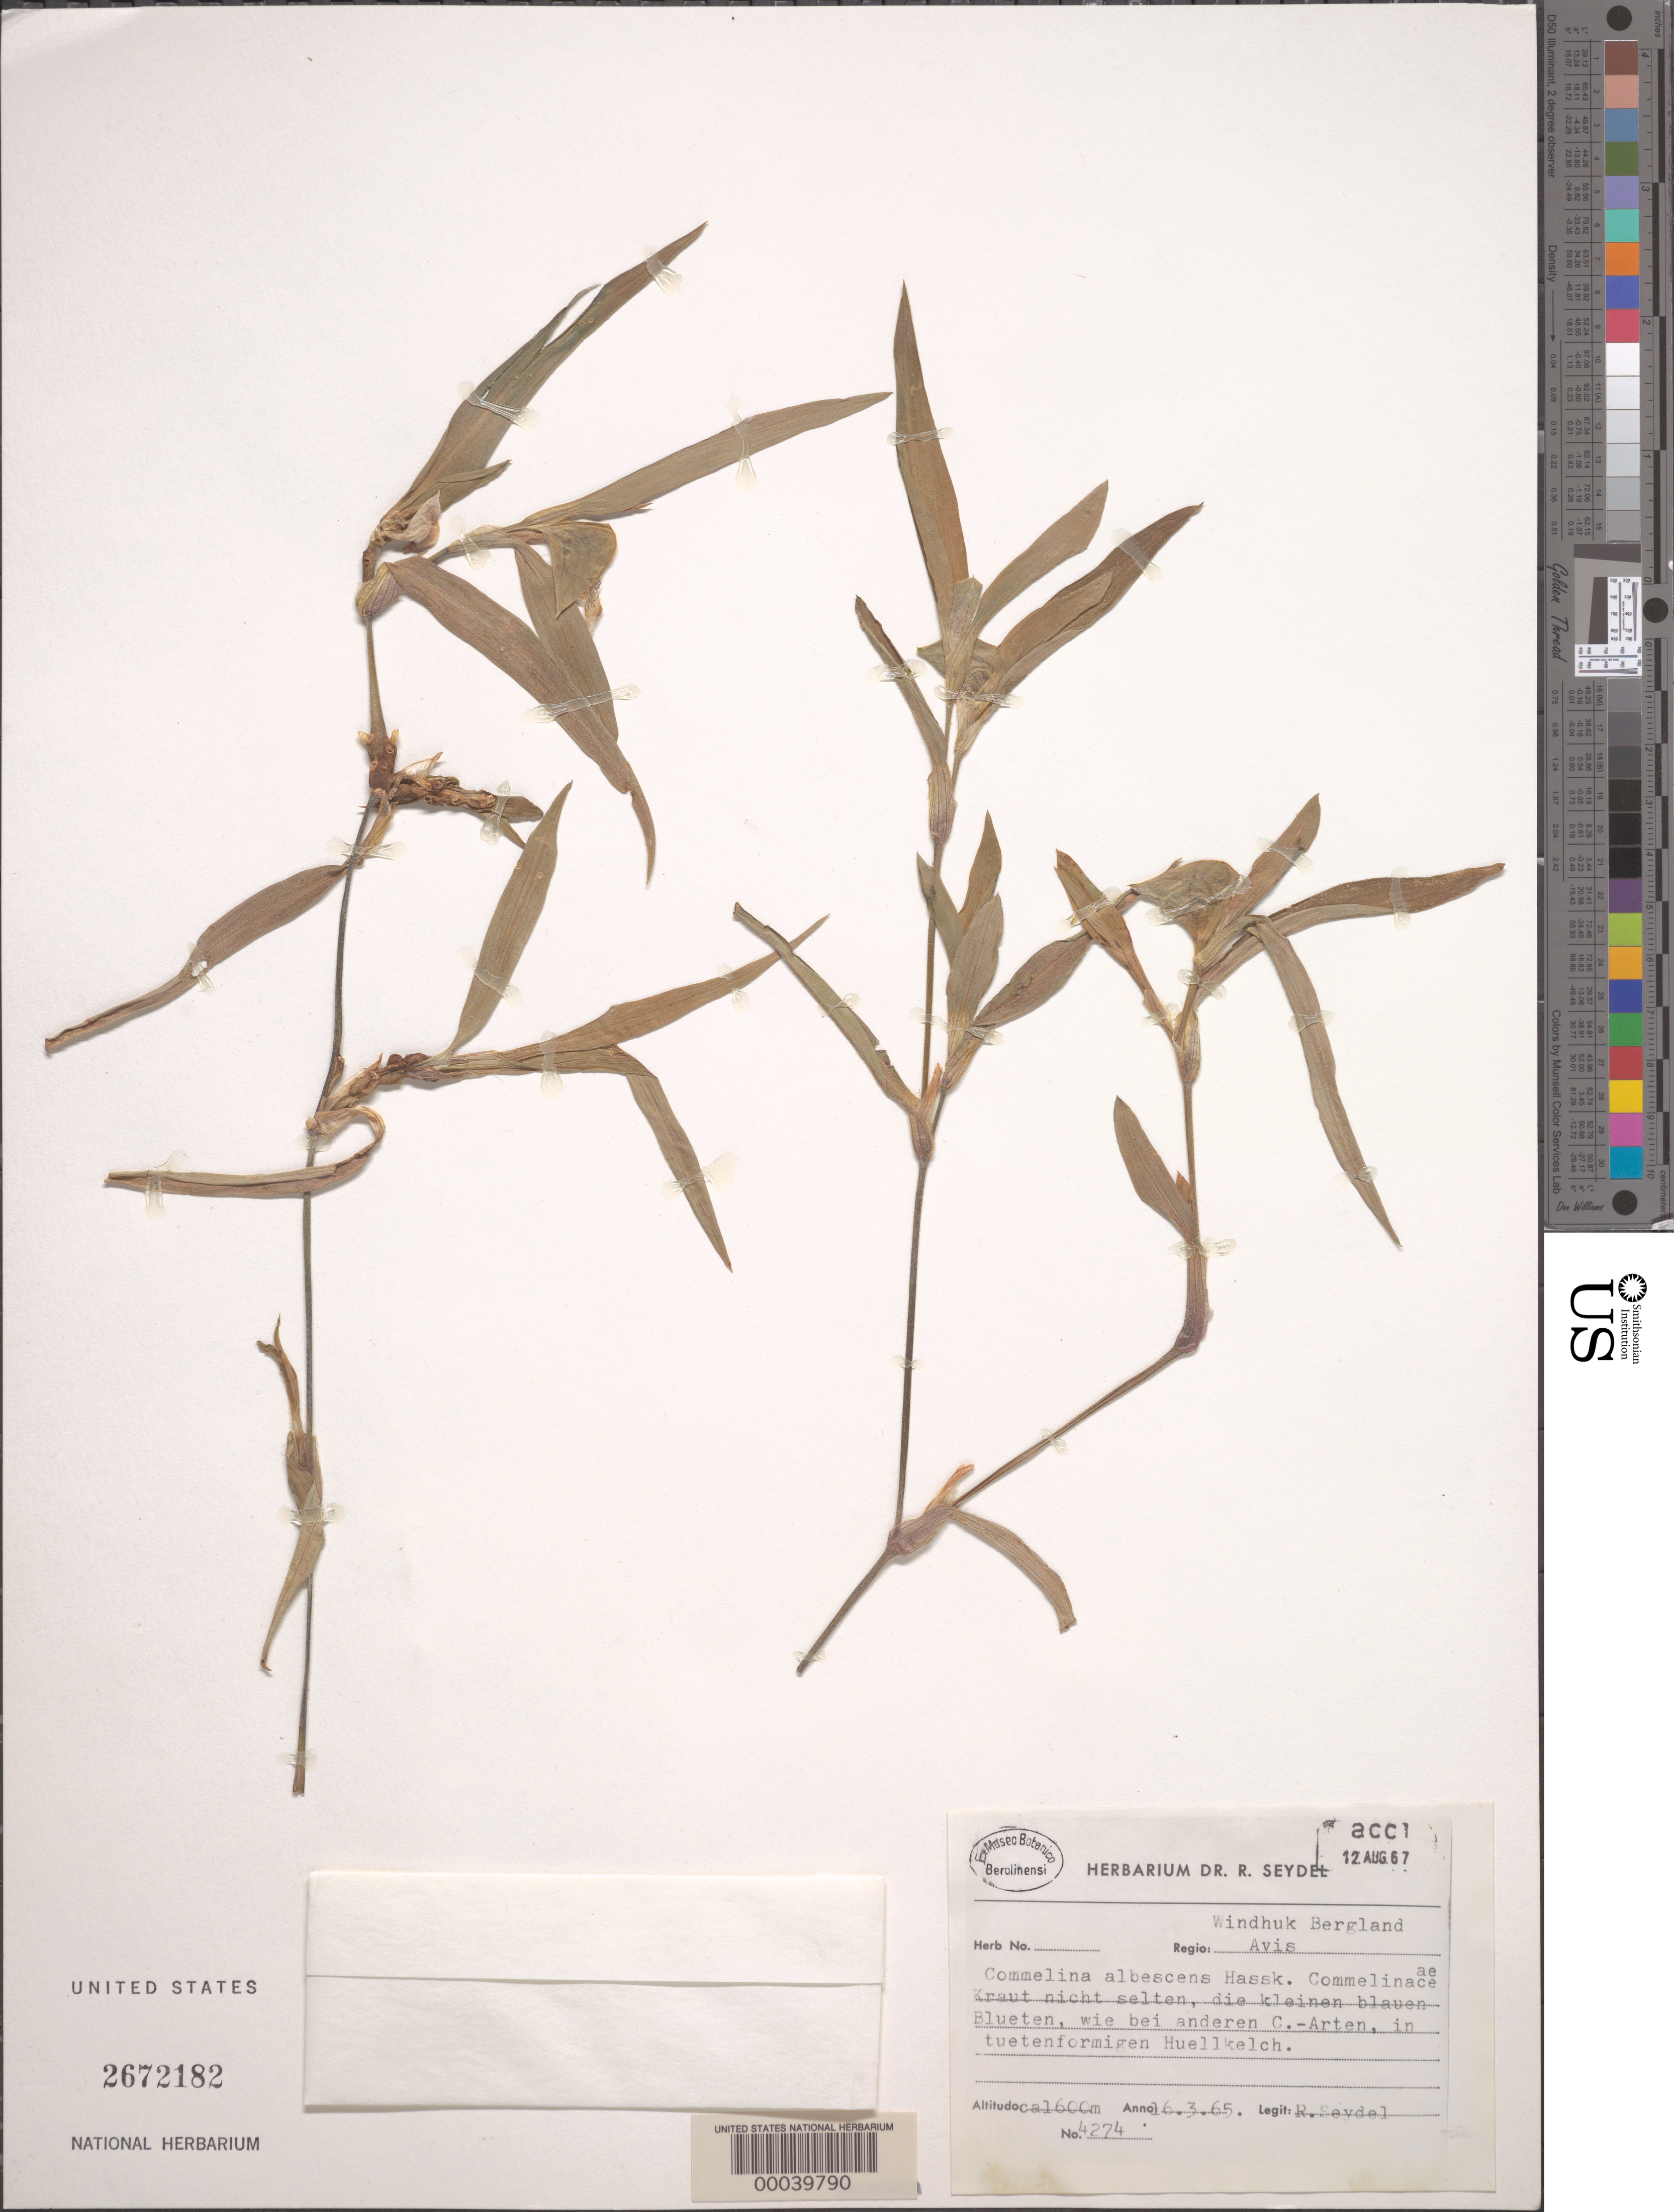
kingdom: Plantae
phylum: Tracheophyta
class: Liliopsida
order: Commelinales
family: Commelinaceae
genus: Commelina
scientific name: Commelina erecta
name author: L.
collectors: R. Seydel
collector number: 4274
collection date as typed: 16 Mar 1965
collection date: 1965-03-16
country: Namibia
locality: Windhoek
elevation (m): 1600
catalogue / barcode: US 2672182